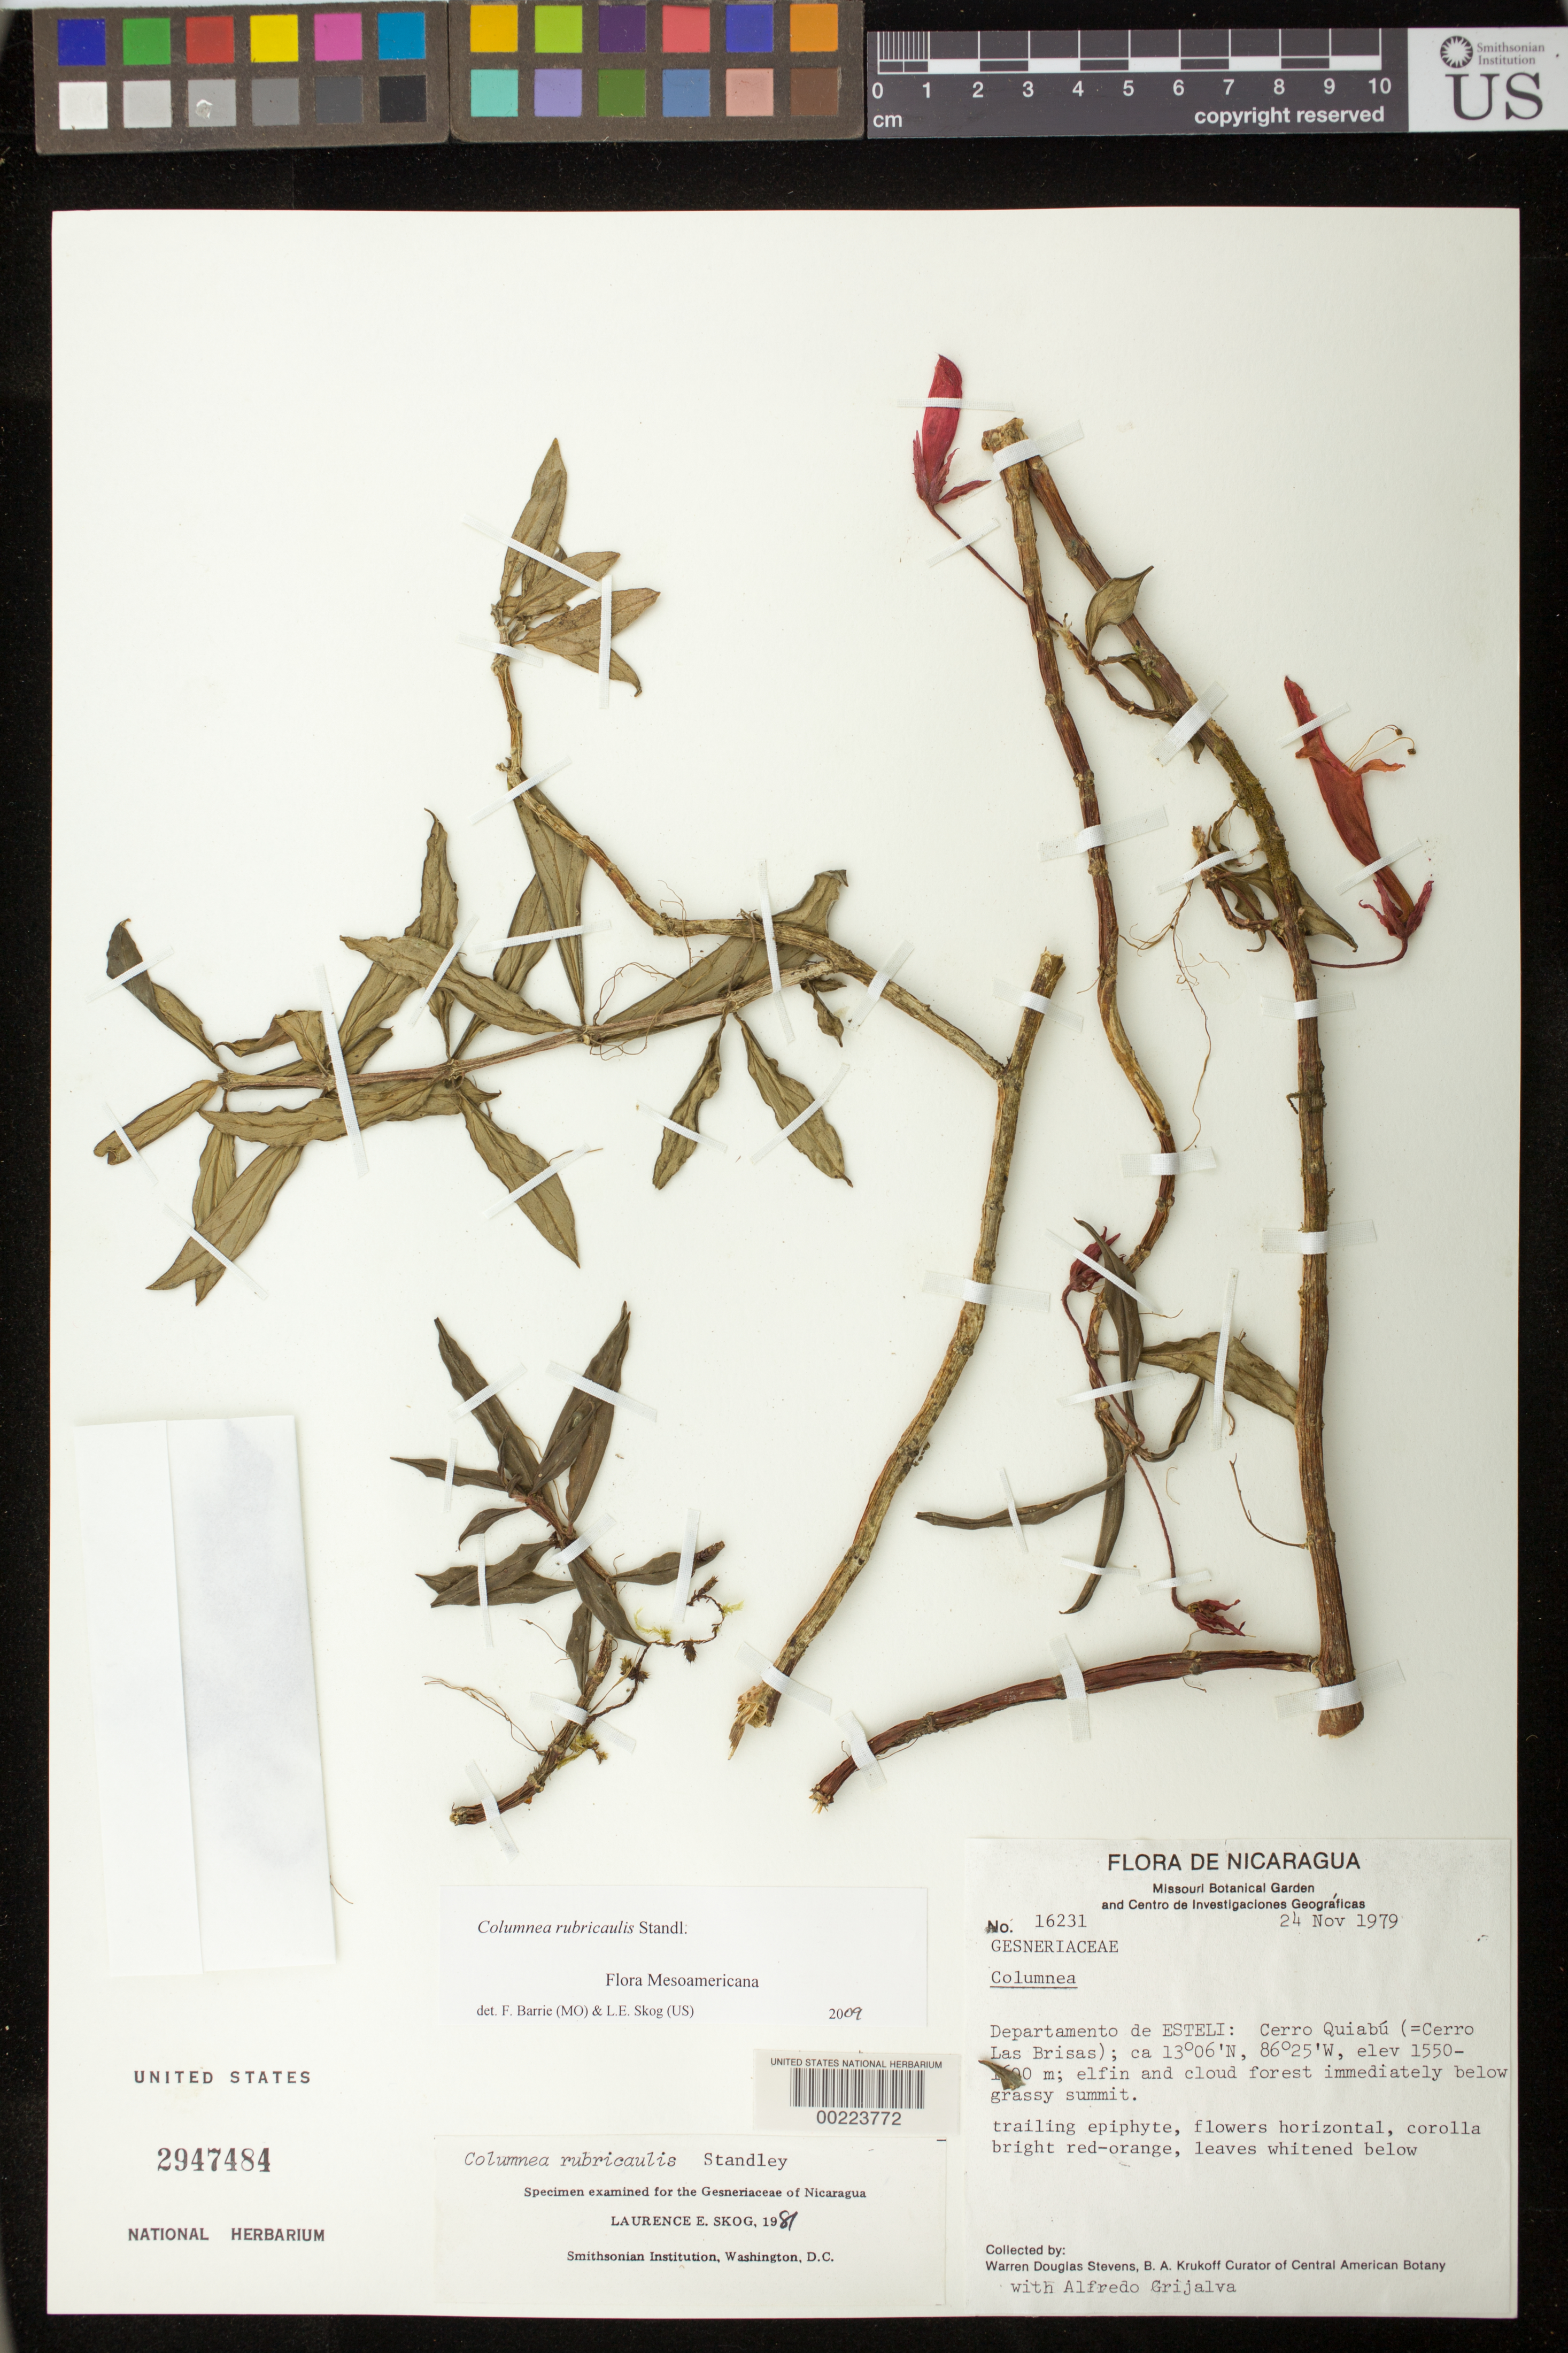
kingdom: Plantae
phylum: Tracheophyta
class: Magnoliopsida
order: Lamiales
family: Gesneriaceae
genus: Columnea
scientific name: Columnea rubricaulis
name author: Standl.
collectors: W. D. Stevens & A. Grijalva P.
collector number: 16231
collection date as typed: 24 Nov 1979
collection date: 1979-11-24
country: Nicaragua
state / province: Esteli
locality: Cerro Quiabu (=Cerro las Brisas)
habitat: Elfin and cloud forest immediately below grassy summit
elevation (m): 1550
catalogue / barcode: US 2947484